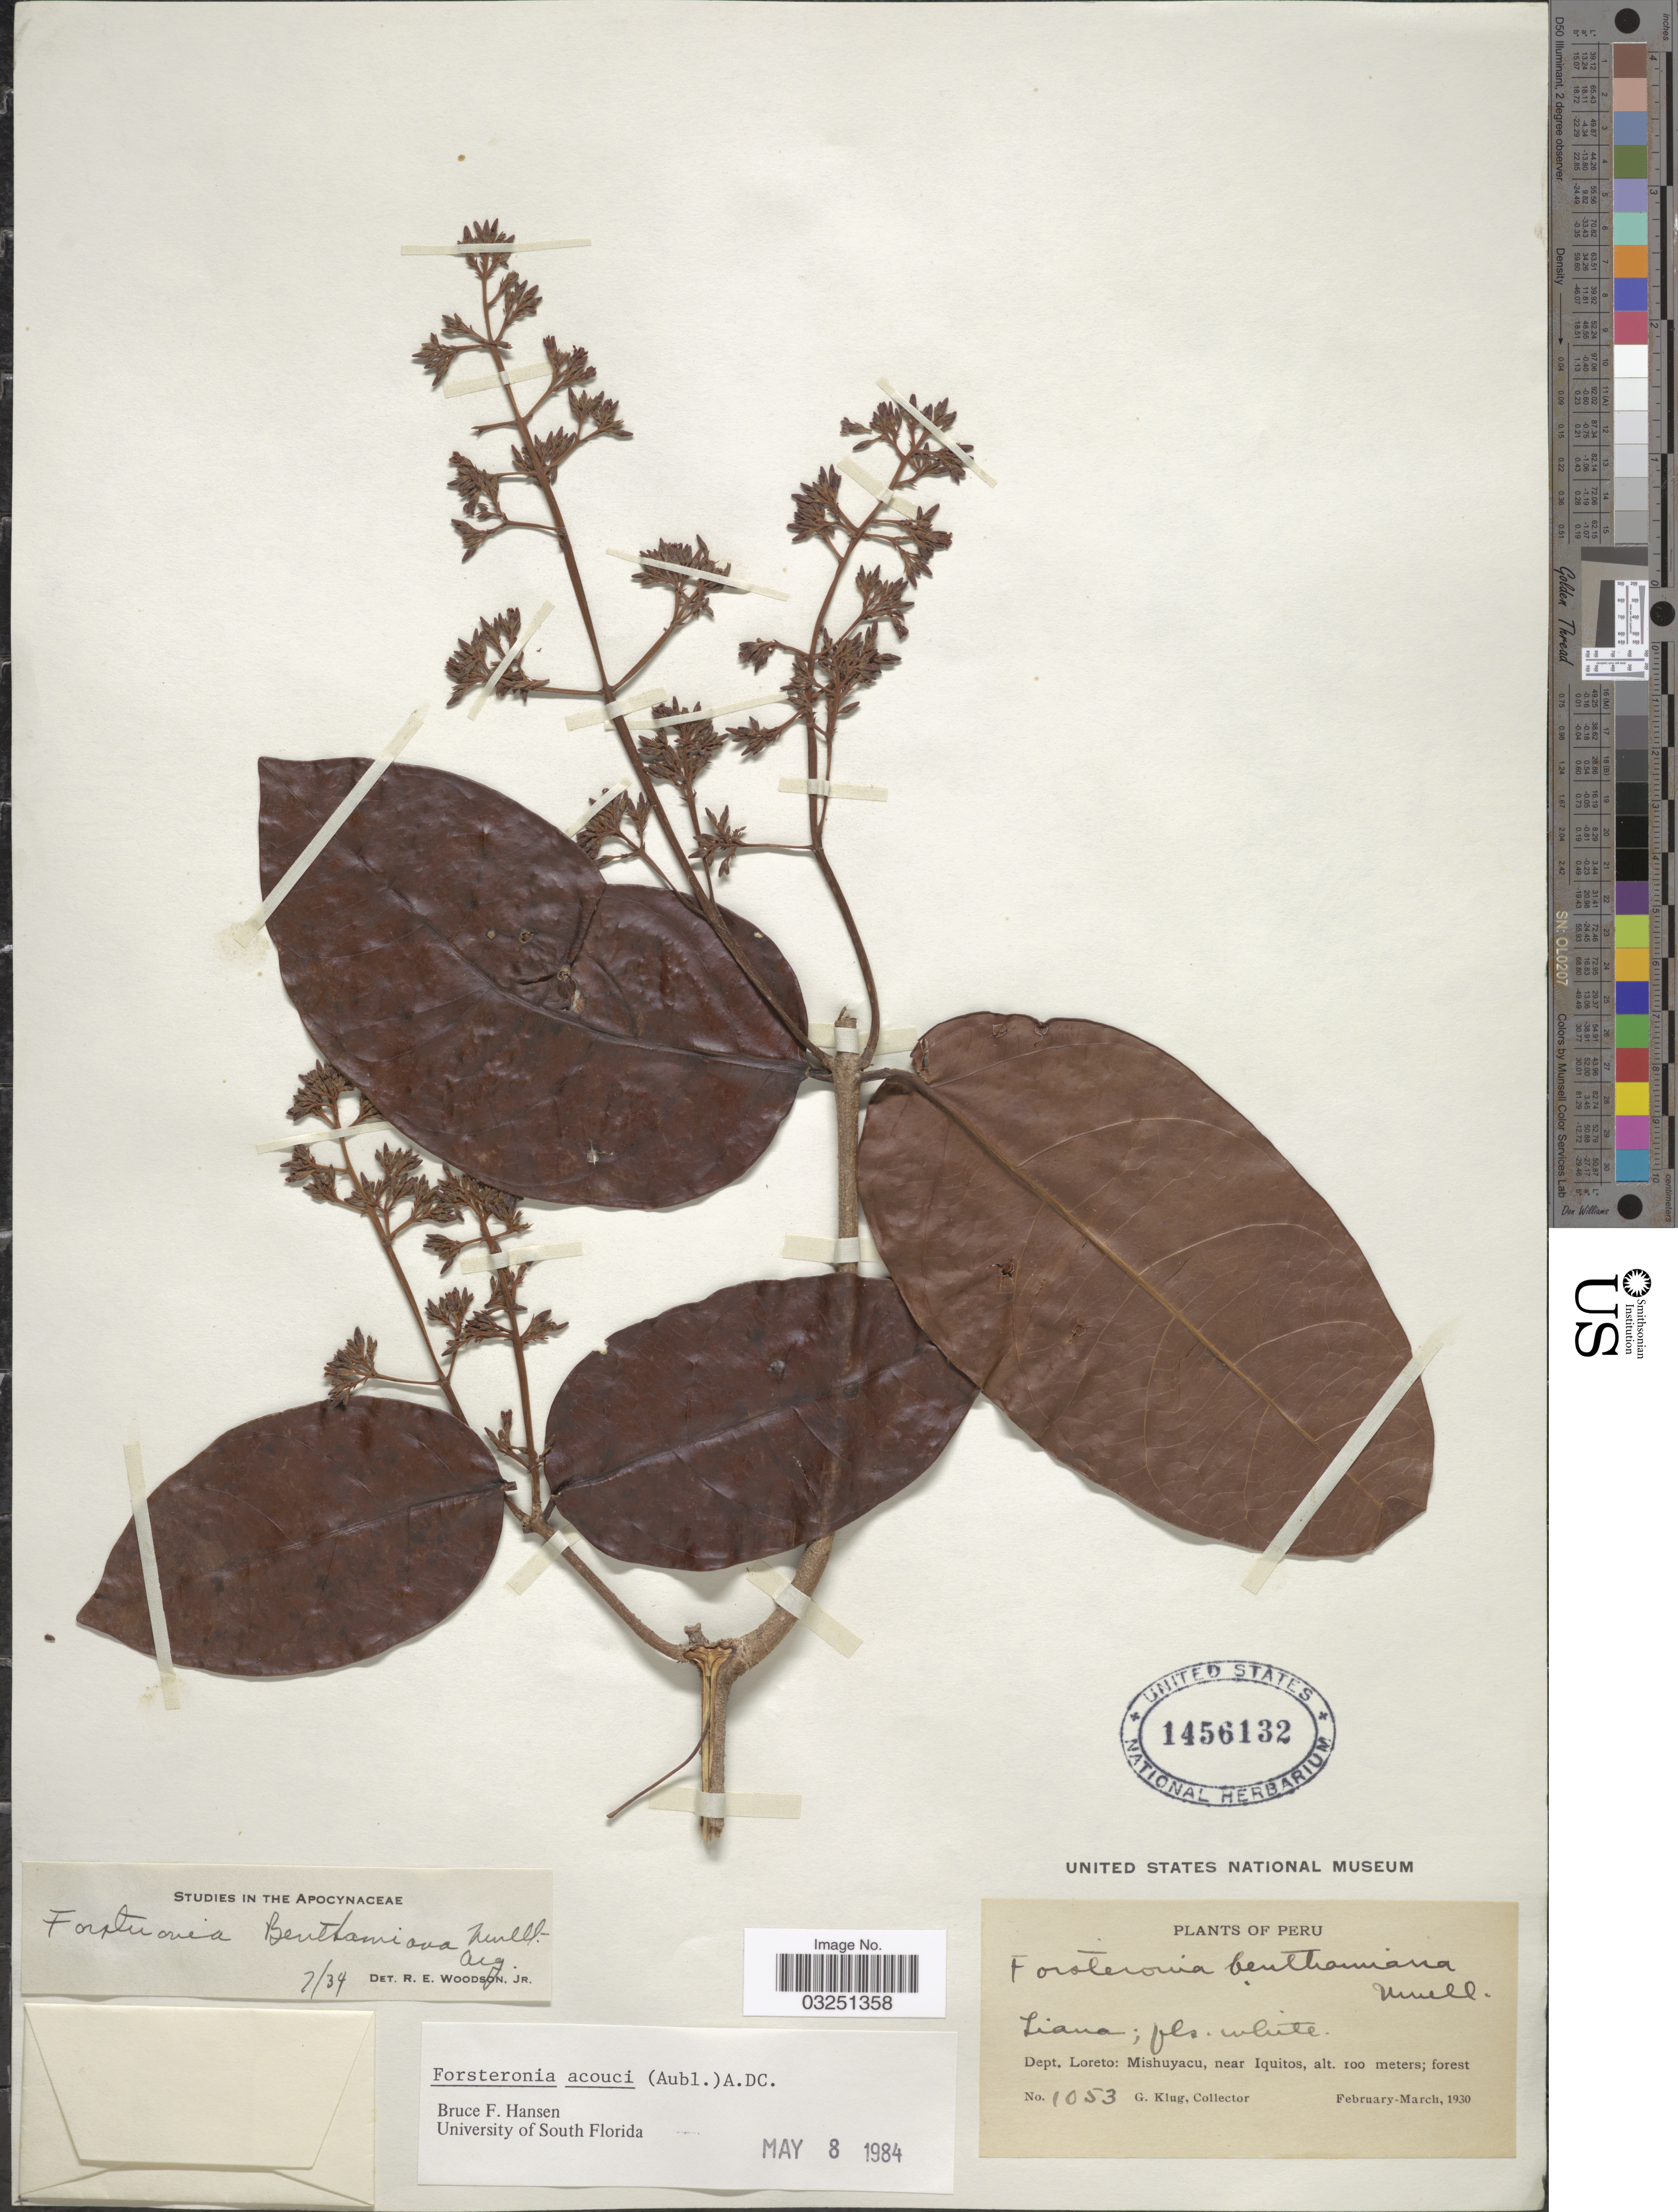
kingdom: Plantae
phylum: Tracheophyta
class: Magnoliopsida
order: Gentianales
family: Apocynaceae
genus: Forsteronia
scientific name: Forsteronia acouci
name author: (Aubl.) A. DC.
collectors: G. Klug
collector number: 1053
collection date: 1930-02/1930-03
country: Peru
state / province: Loreto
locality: Dept. Loreto: Mishuyacu, near Iquitos.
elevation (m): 100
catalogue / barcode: US 1456132